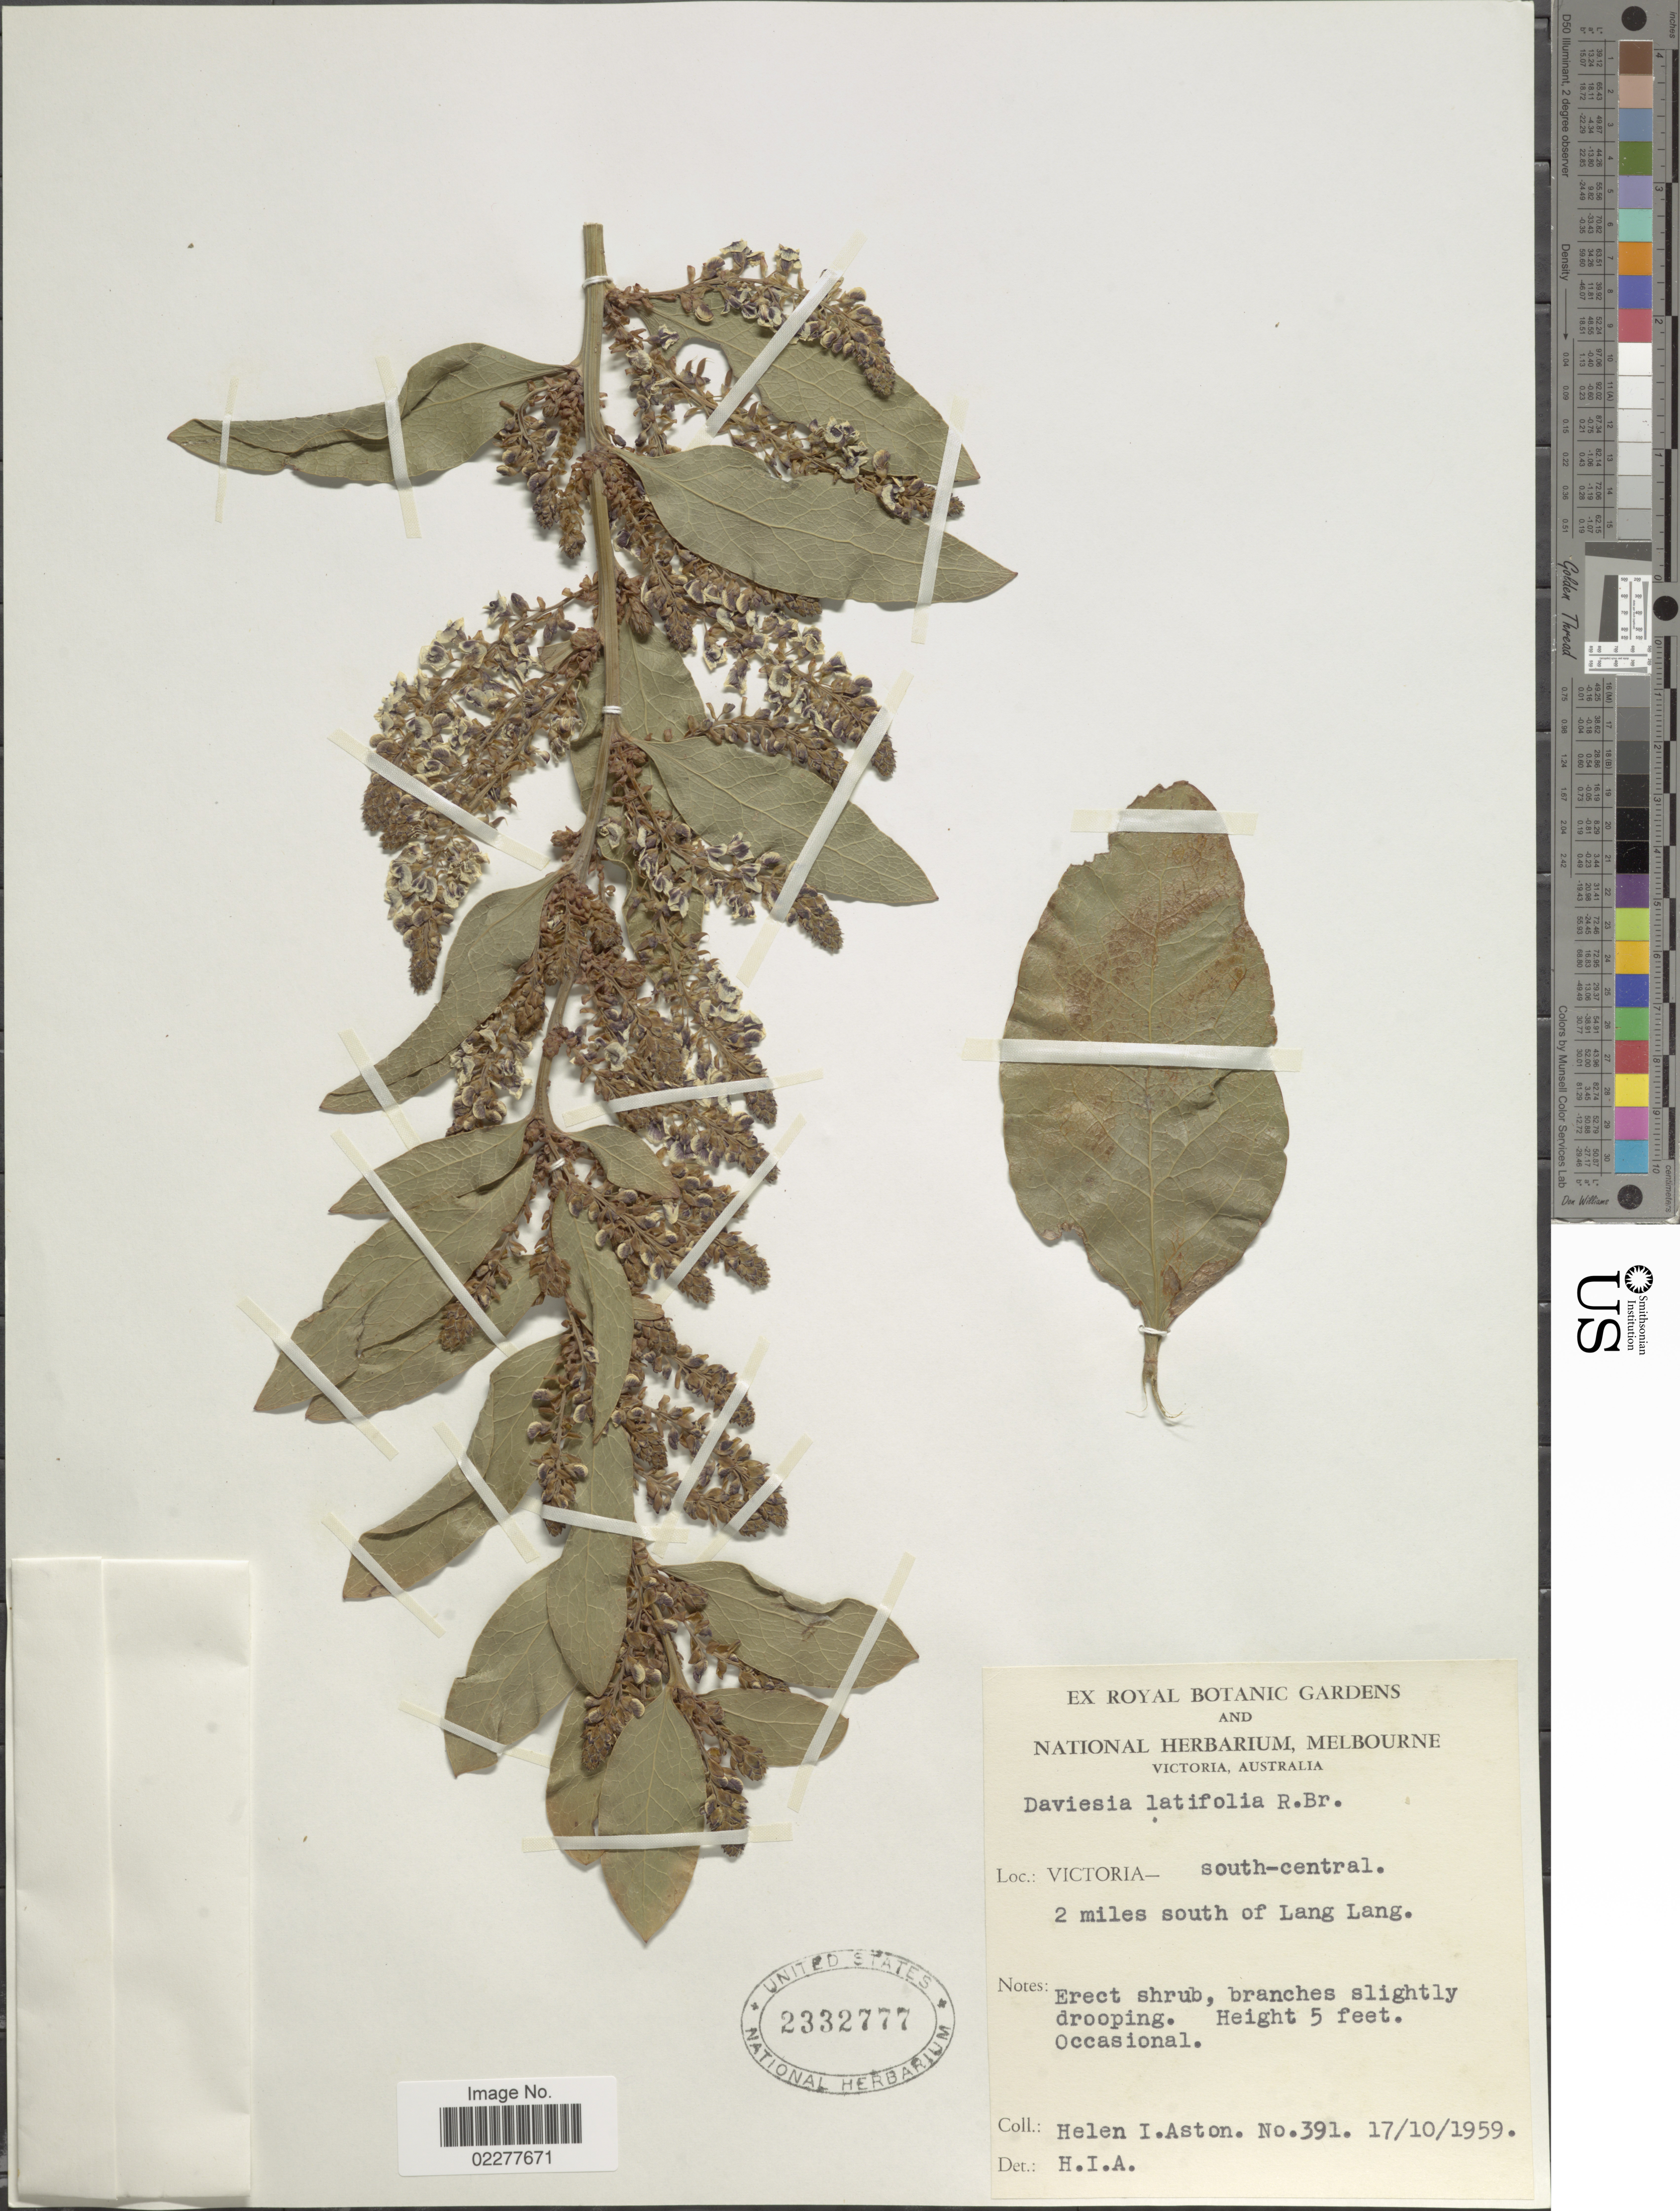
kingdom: Plantae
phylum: Tracheophyta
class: Magnoliopsida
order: Fabales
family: Fabaceae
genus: Daviesia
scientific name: Daviesia latifolia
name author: R. Br.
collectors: H. I. Aston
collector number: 391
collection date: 1959-10-17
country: Australia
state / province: Victoria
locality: Victoria - south-central. 2 miles south of Lang Lang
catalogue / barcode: US 2332777